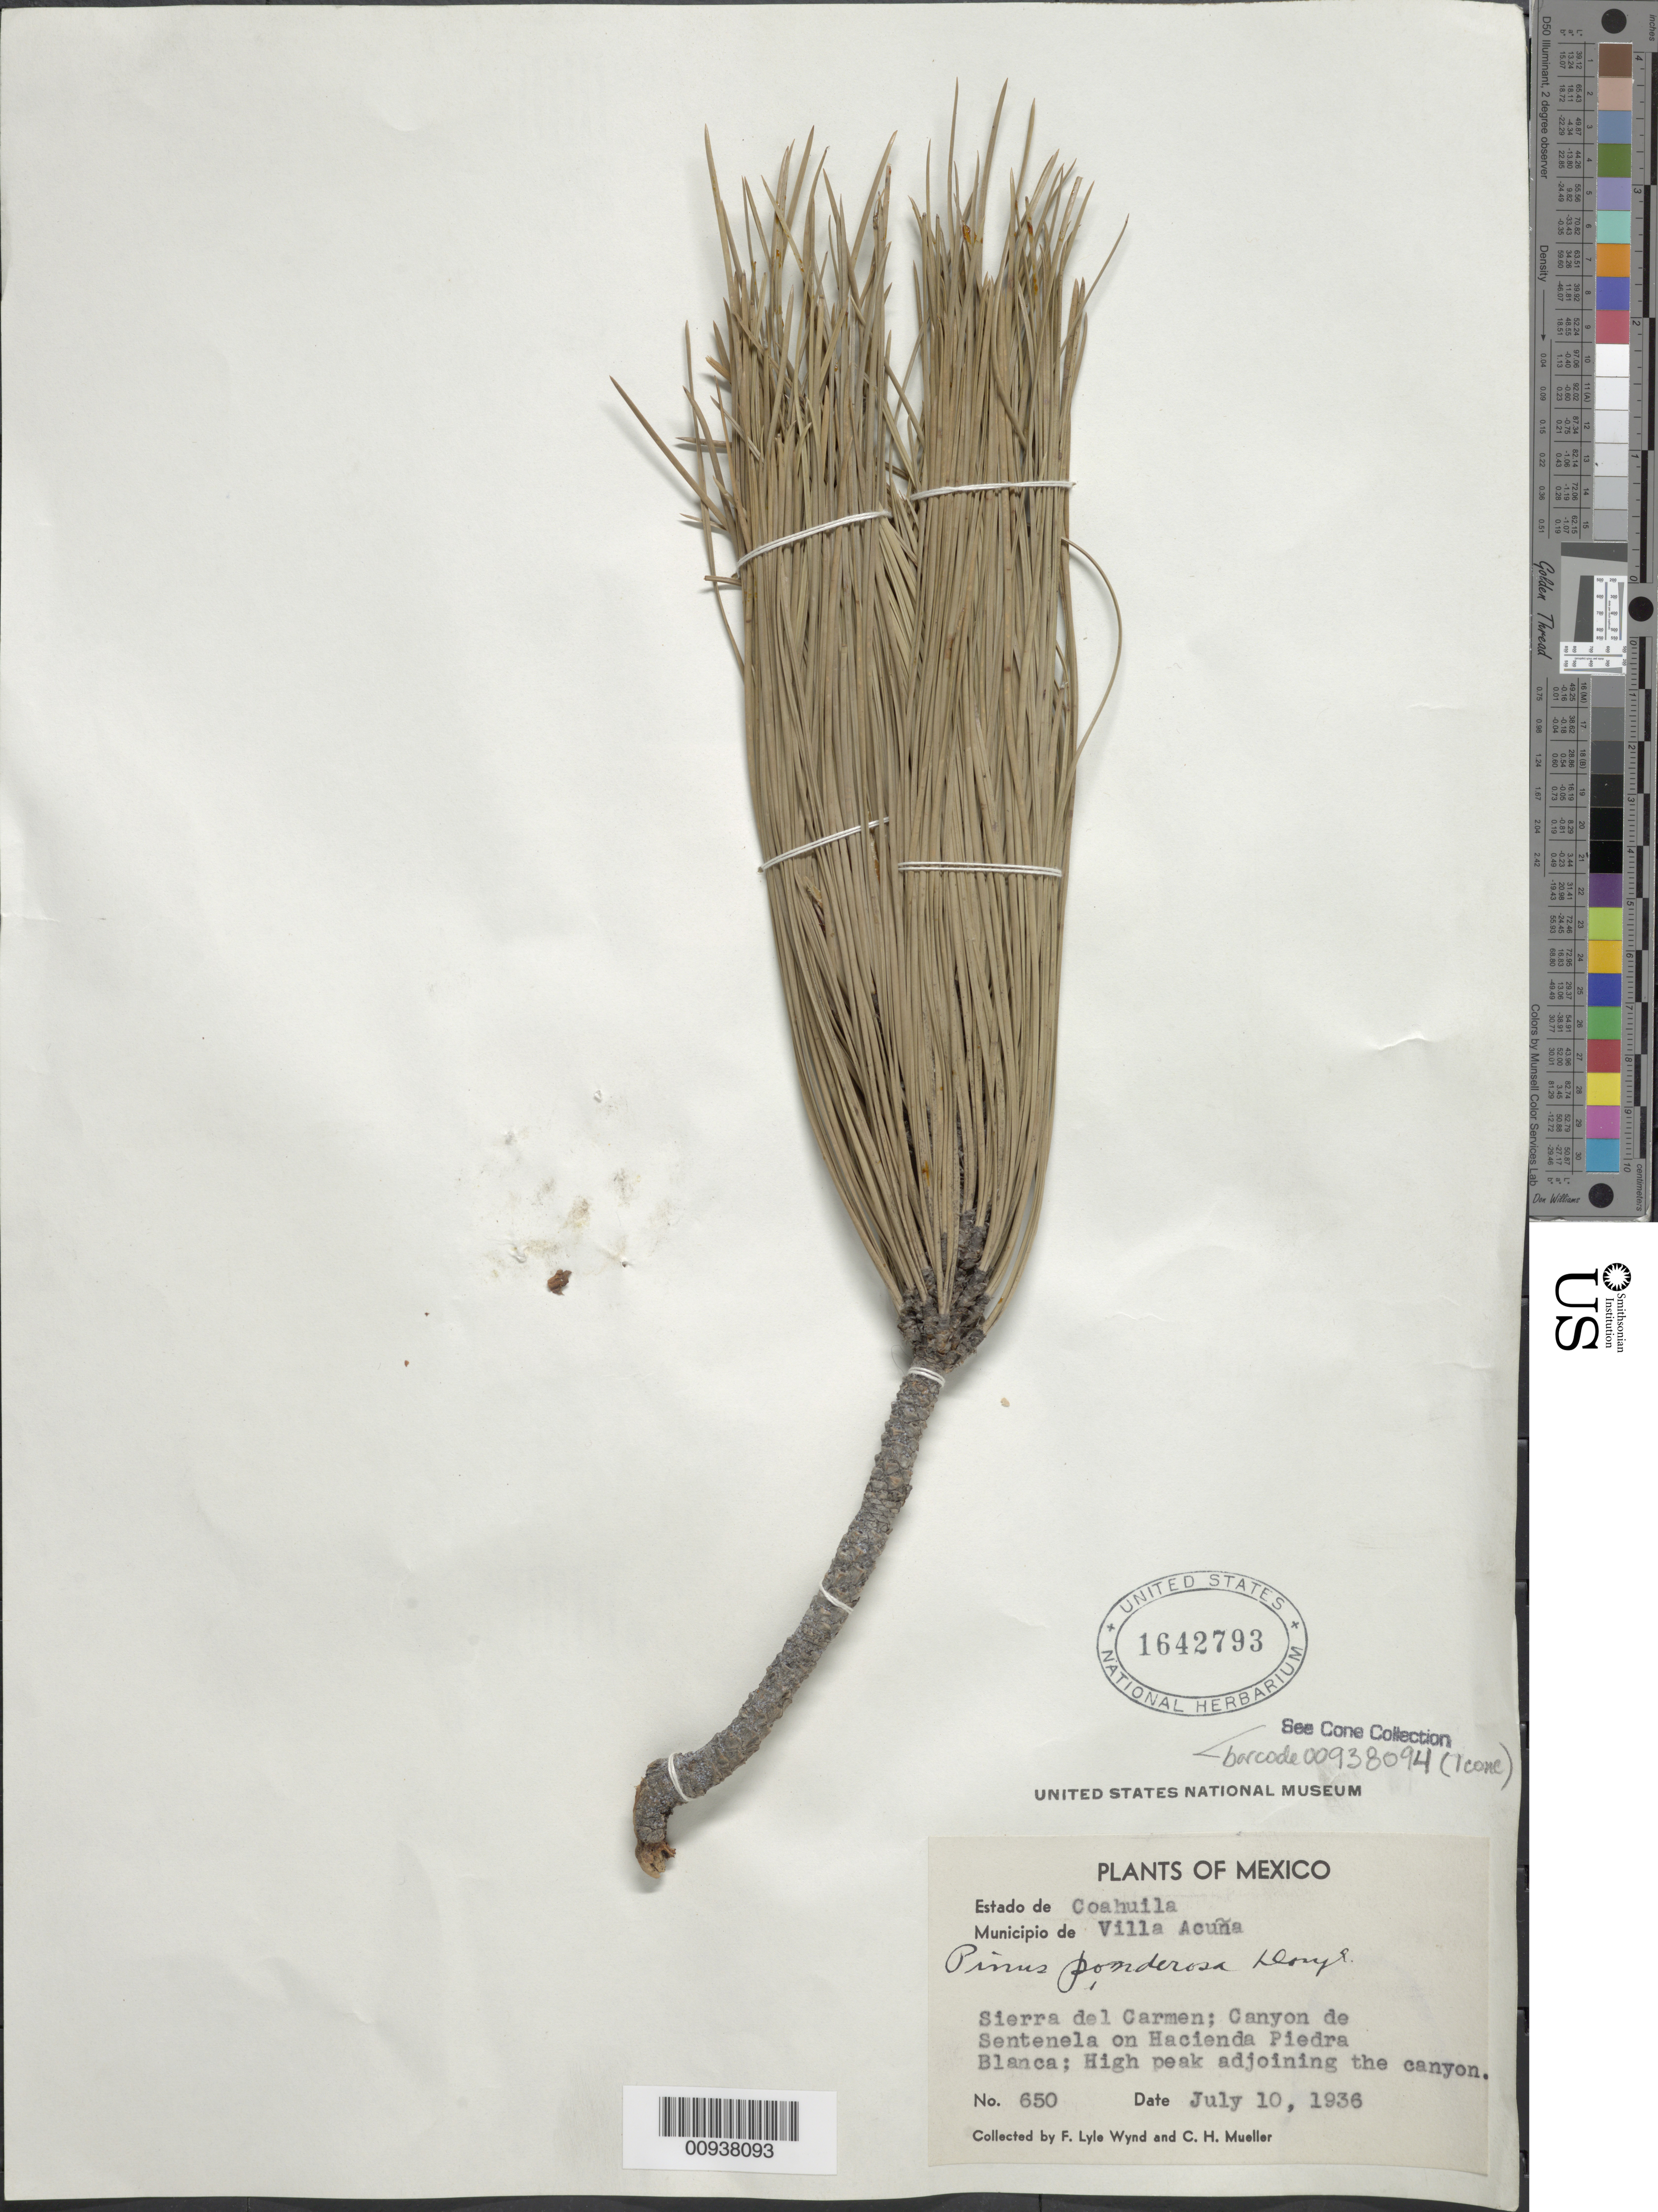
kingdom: Plantae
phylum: Tracheophyta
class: Pinopsida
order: Pinales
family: Pinaceae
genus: Pinus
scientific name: Pinus ponderosa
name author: Douglas ex C. Lawson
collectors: F. L. Wynd & C. H. Mueller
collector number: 650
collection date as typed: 10 Jul 1936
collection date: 1936-07-10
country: Mexico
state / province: Coahuila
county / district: Acuña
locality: Sierra del Carmen; Canyon de Sentenela [sic possibly Centinela] on Hacienda Piedra Blanca. Municipio de Villa Acuña.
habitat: High peak adjoining the canyon.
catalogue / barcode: US 1642793